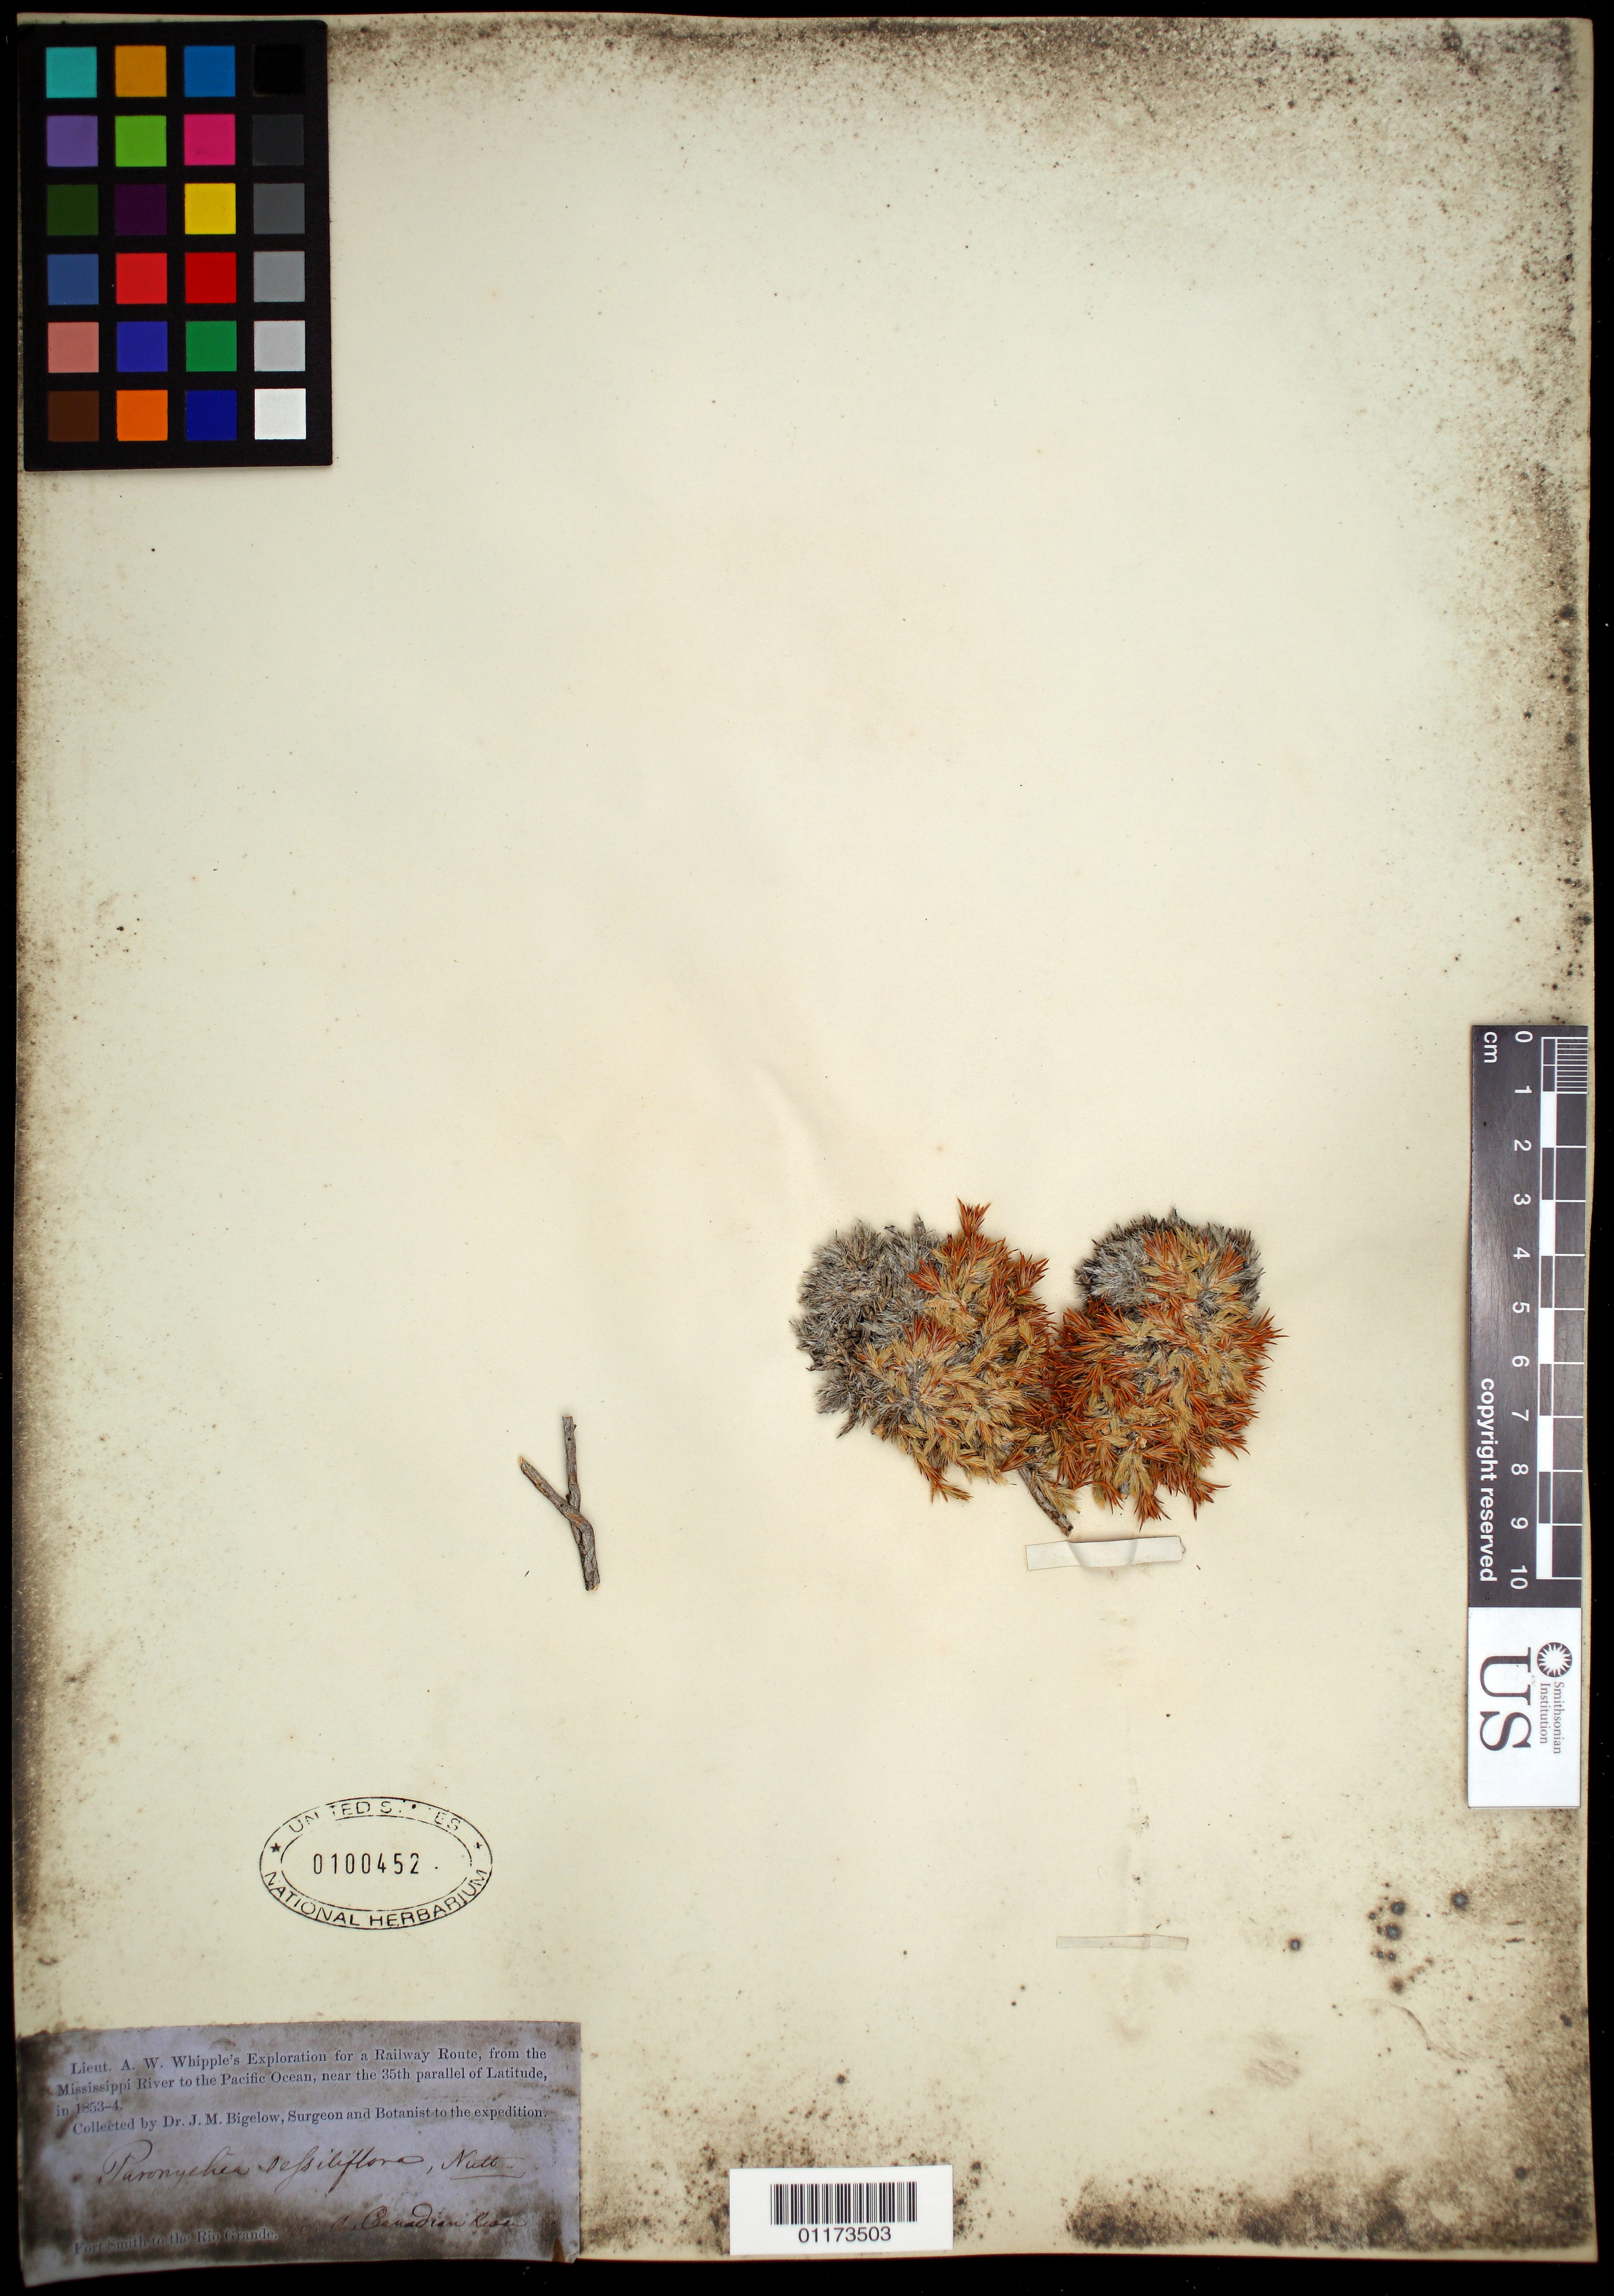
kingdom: Plantae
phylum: Tracheophyta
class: Magnoliopsida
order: Caryophyllales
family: Caryophyllaceae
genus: Paronychia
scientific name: Paronychia sessiliflora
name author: Nutt.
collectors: J. M. Bigelow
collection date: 1853/1854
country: United States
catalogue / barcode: US 100452